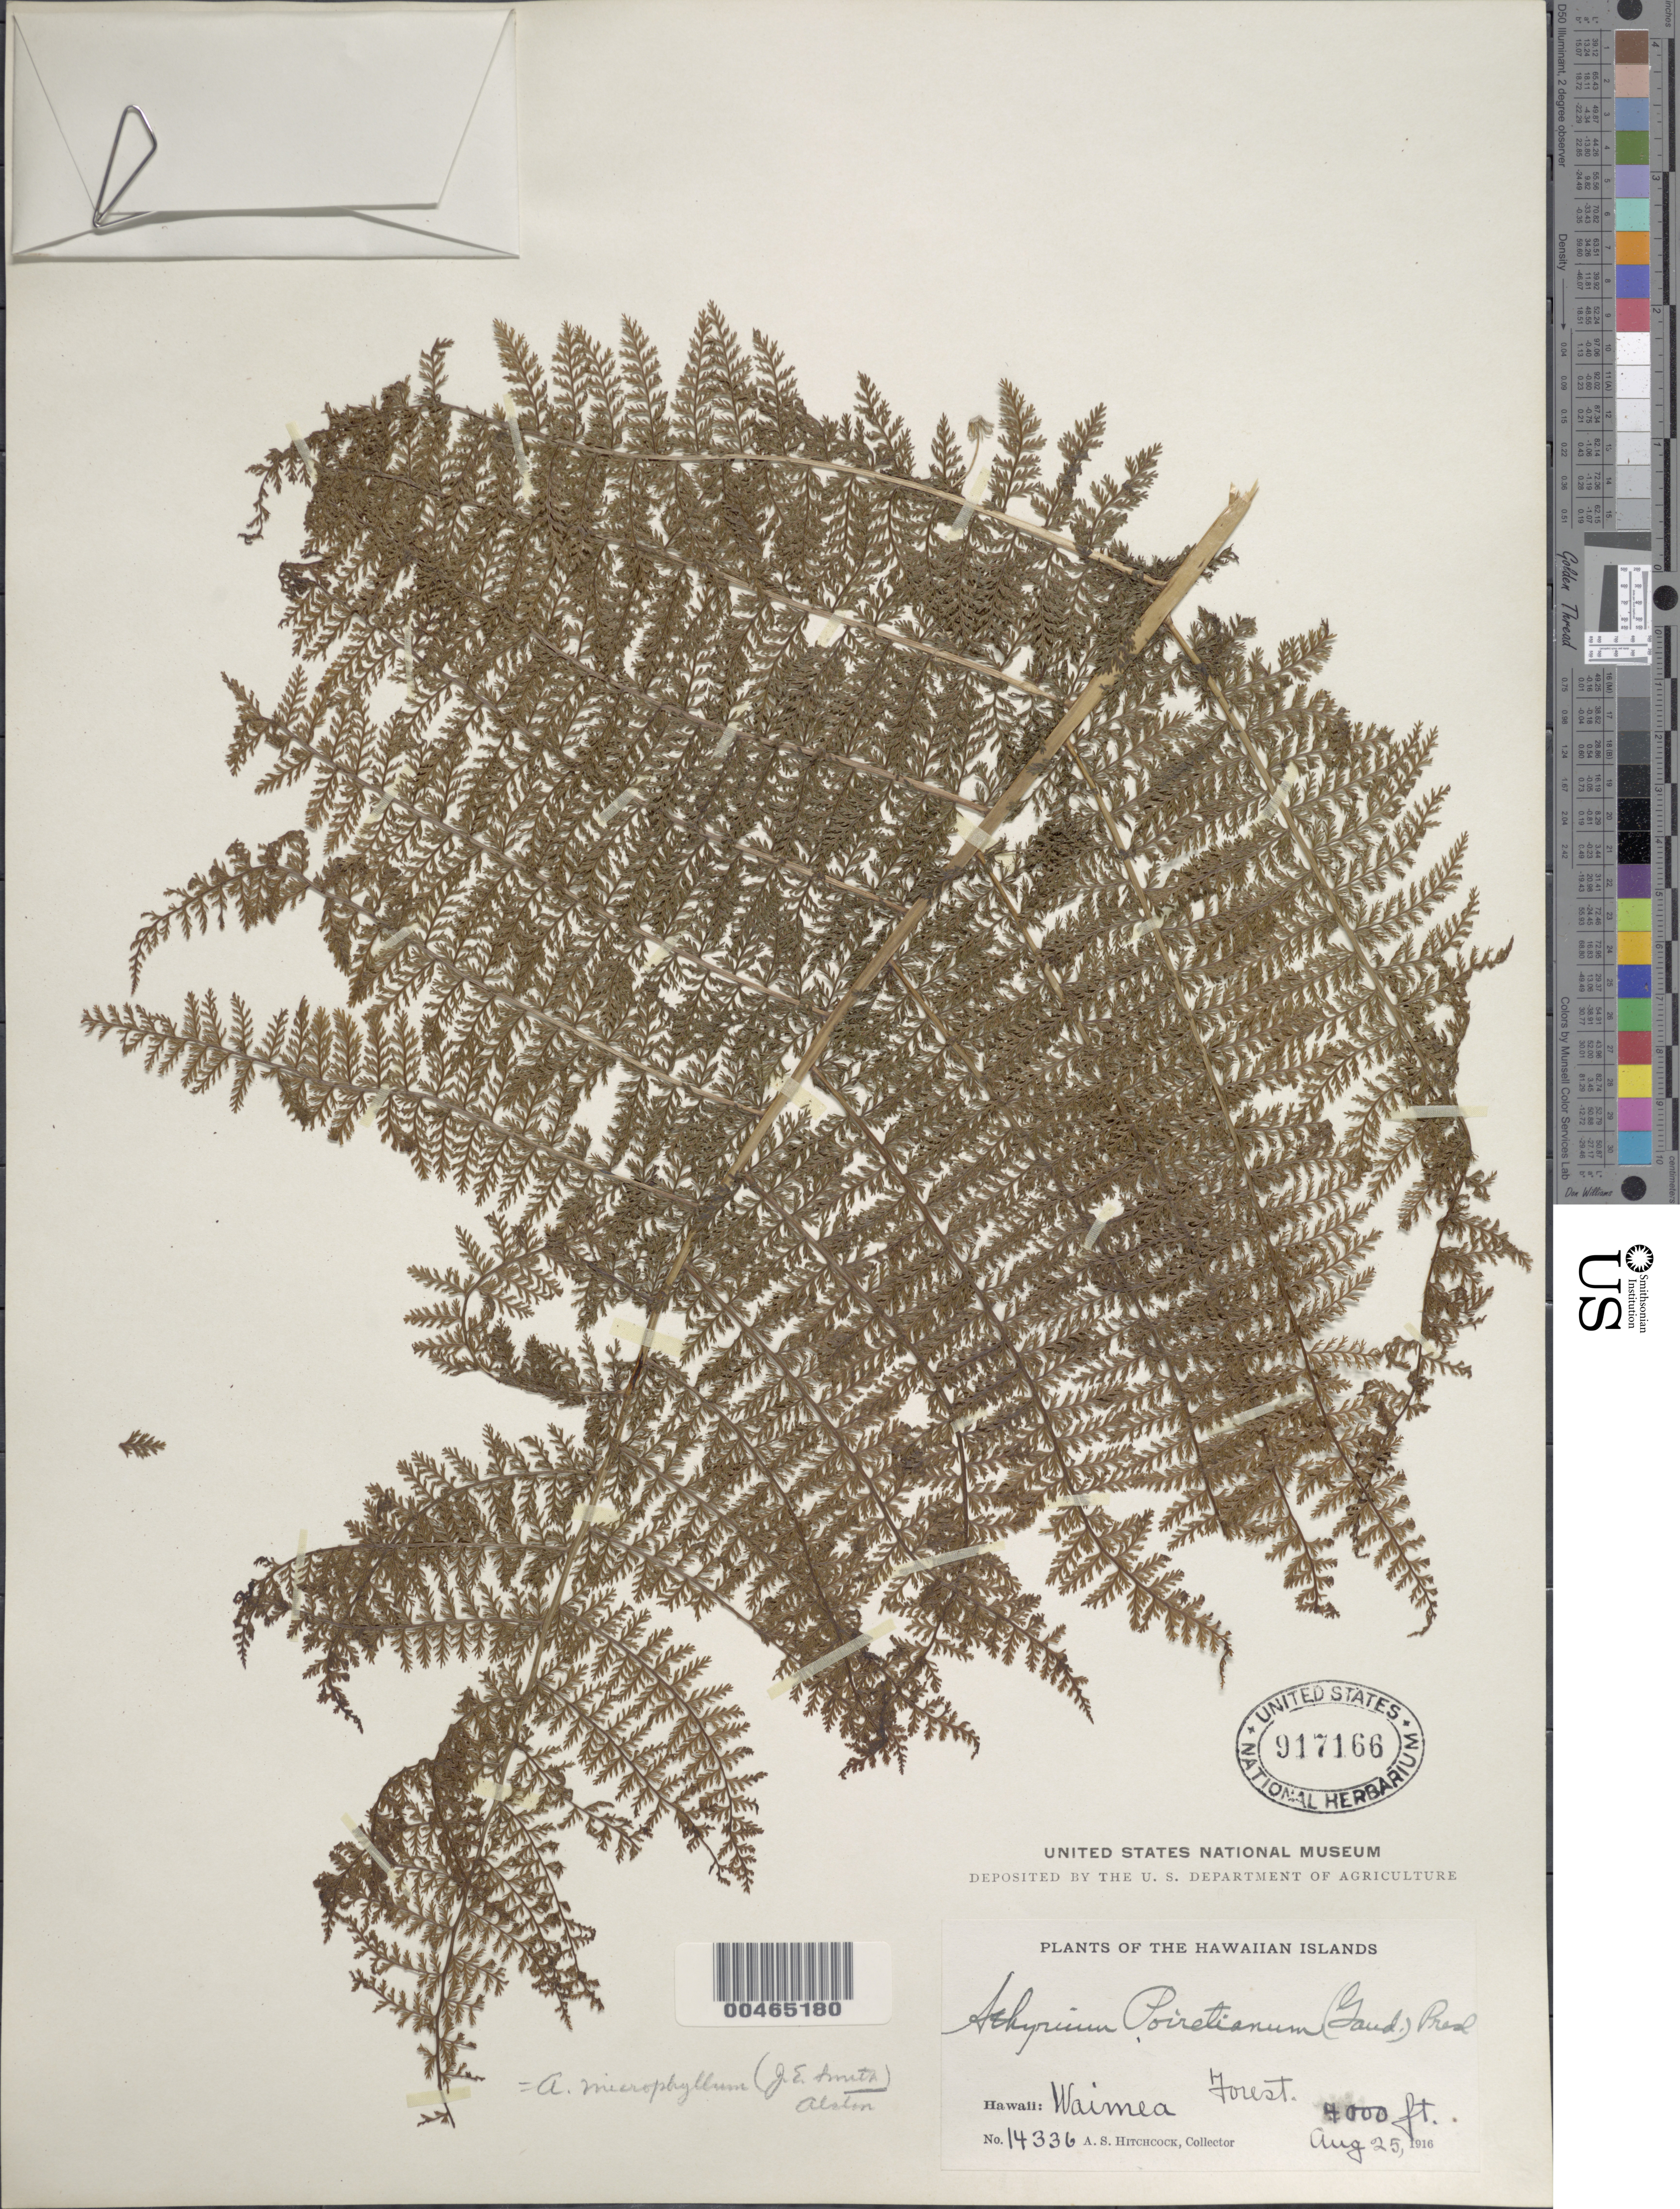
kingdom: Plantae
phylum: Tracheophyta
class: Polypodiopsida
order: Polypodiales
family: Athyriaceae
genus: Athyrium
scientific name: Athyrium microphyllum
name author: (Sm.) Alston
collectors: A. S. Hitchcock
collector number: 14336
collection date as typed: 25 Aug 1916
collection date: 1916-08-25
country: United States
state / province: Hawaii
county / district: Hawaii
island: Hawaii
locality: Waimea.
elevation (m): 1219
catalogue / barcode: US 917166